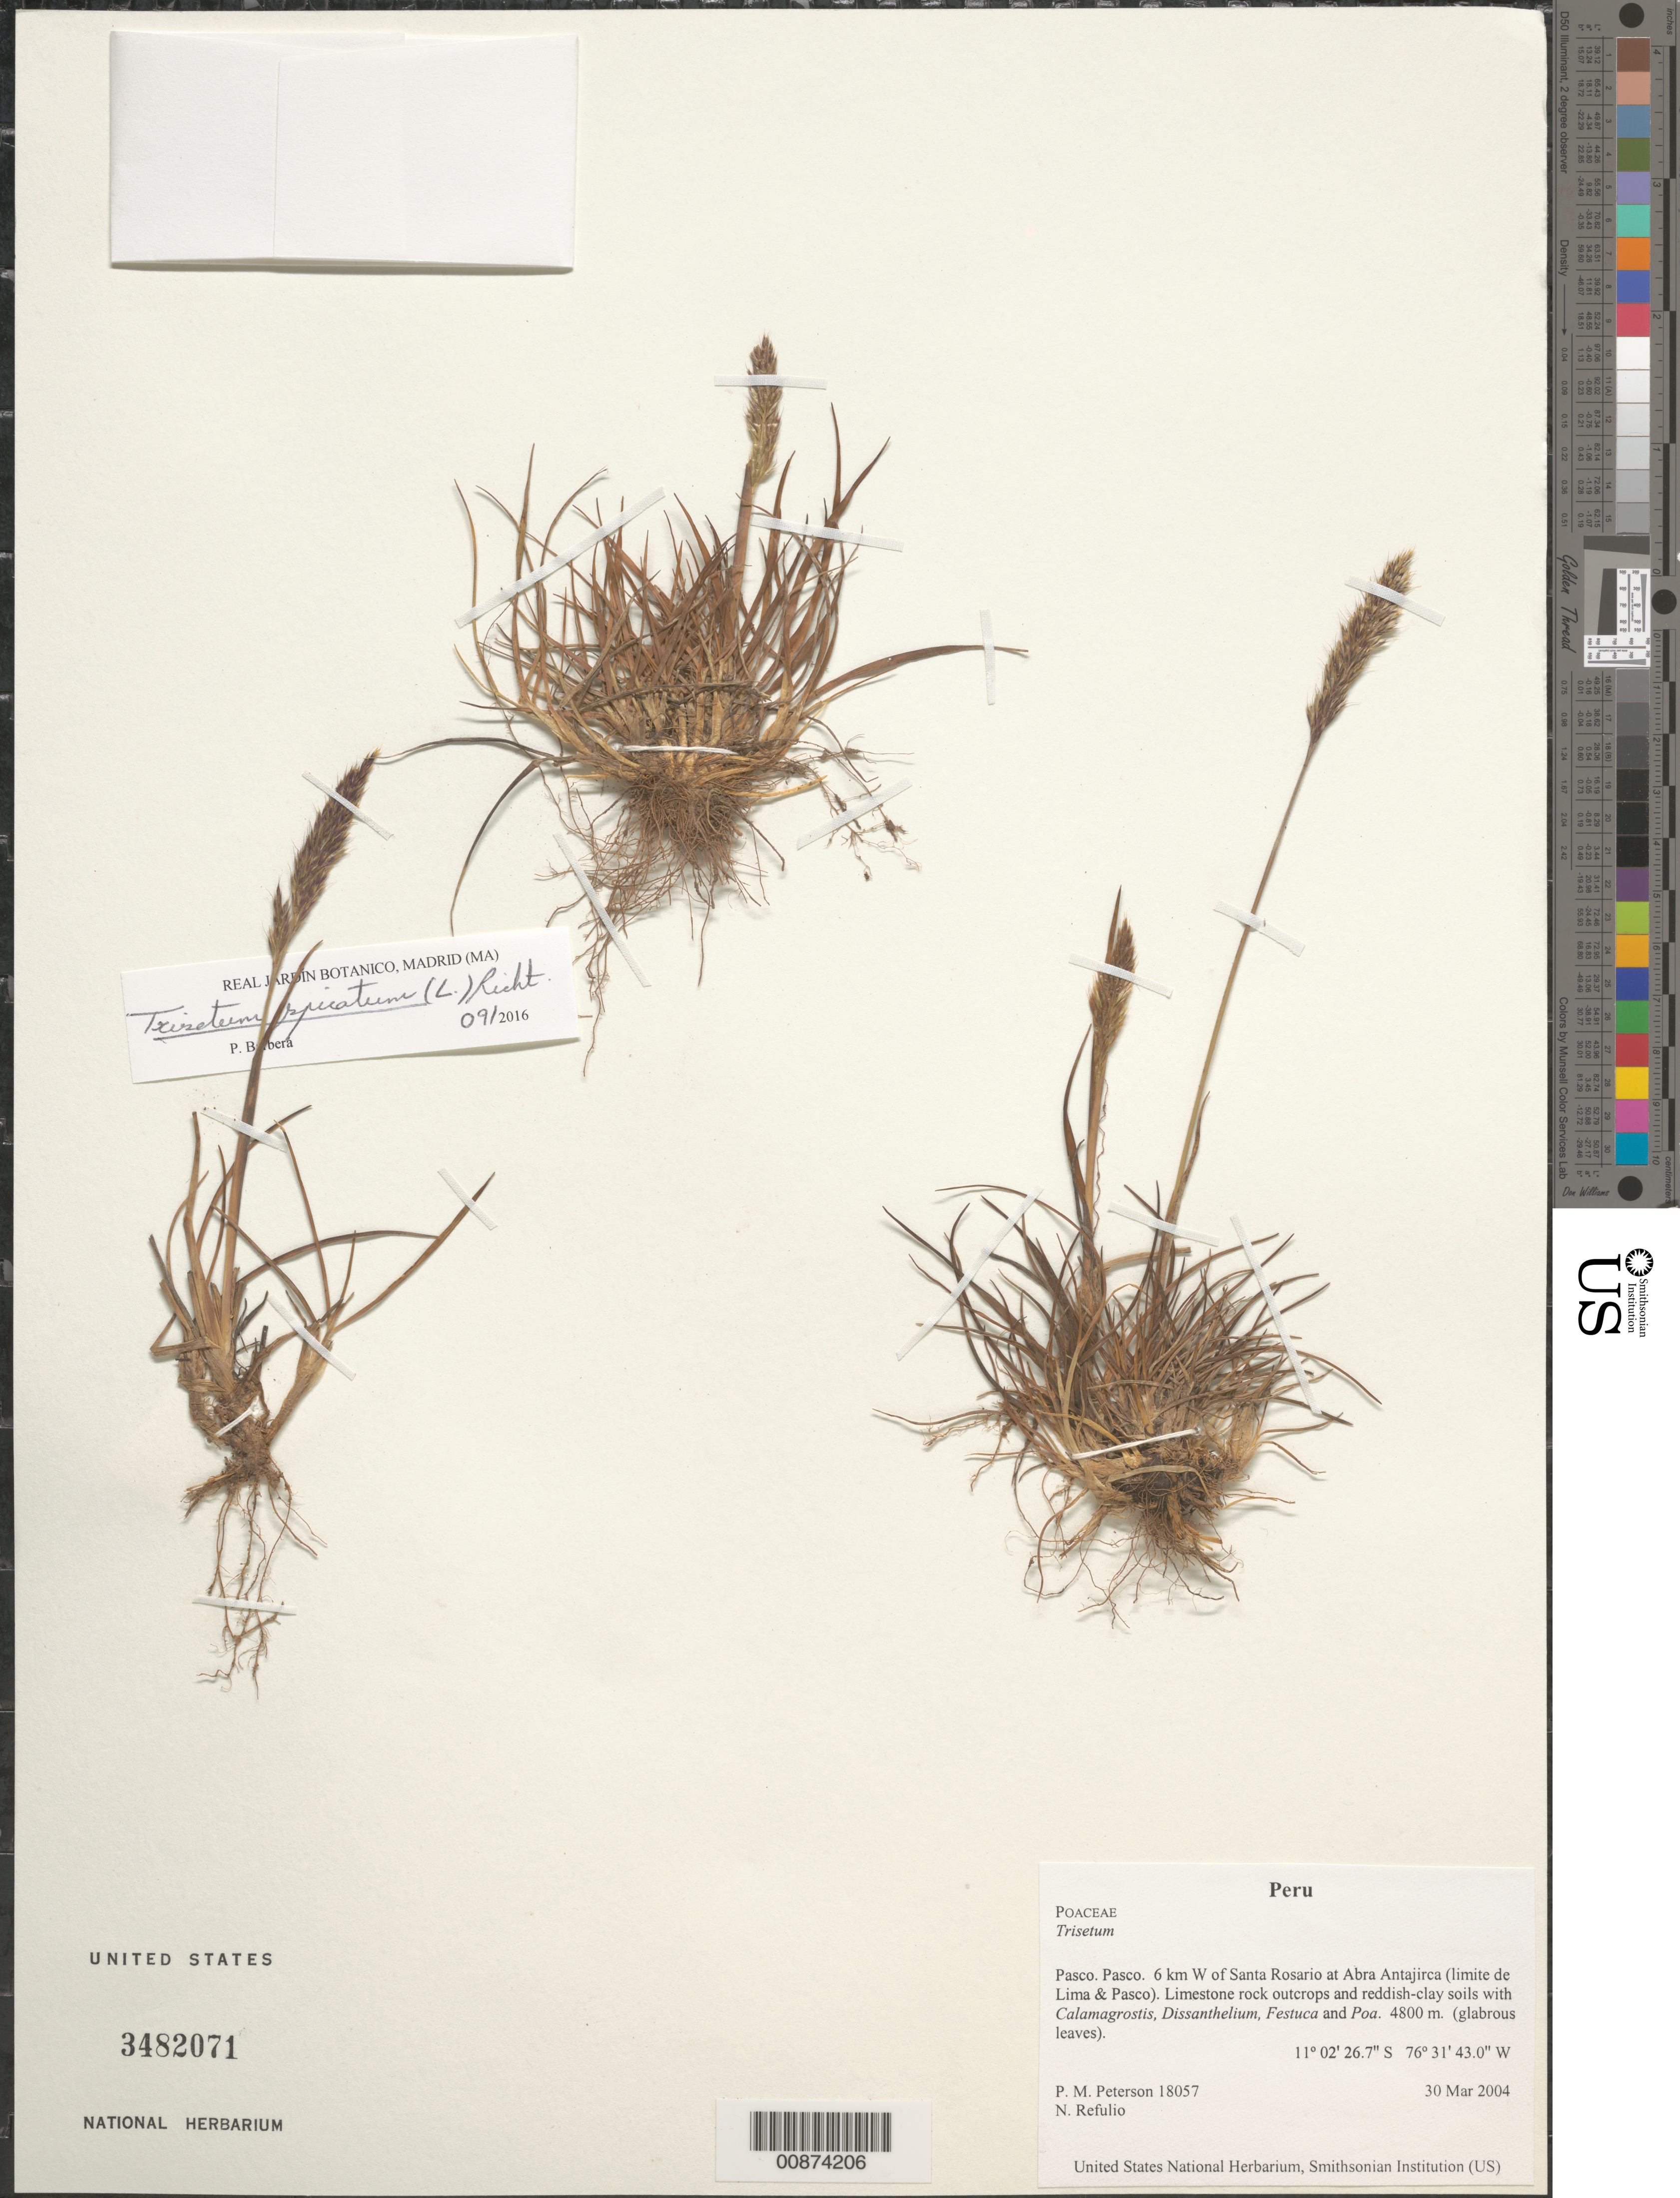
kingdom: Plantae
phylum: Tracheophyta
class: Liliopsida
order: Poales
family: Poaceae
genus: Koeleria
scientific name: Koeleria spicata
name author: (L.) Barberá et al.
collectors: P. M. Peterson & N. Refulio-Rodríguez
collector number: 18057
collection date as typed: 30 Mar 2004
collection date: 2004-03-30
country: Peru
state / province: Pasco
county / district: Pasco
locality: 6 km W of Santa Rosario at Abra Antajirca (limite de Lima & Pasco). Limestone rock outcrops and reddish-clay soils with Calamagrostis, Dissanthelium, Festuca and Poa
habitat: (glabrous leaves)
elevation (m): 4800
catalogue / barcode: US 3482071